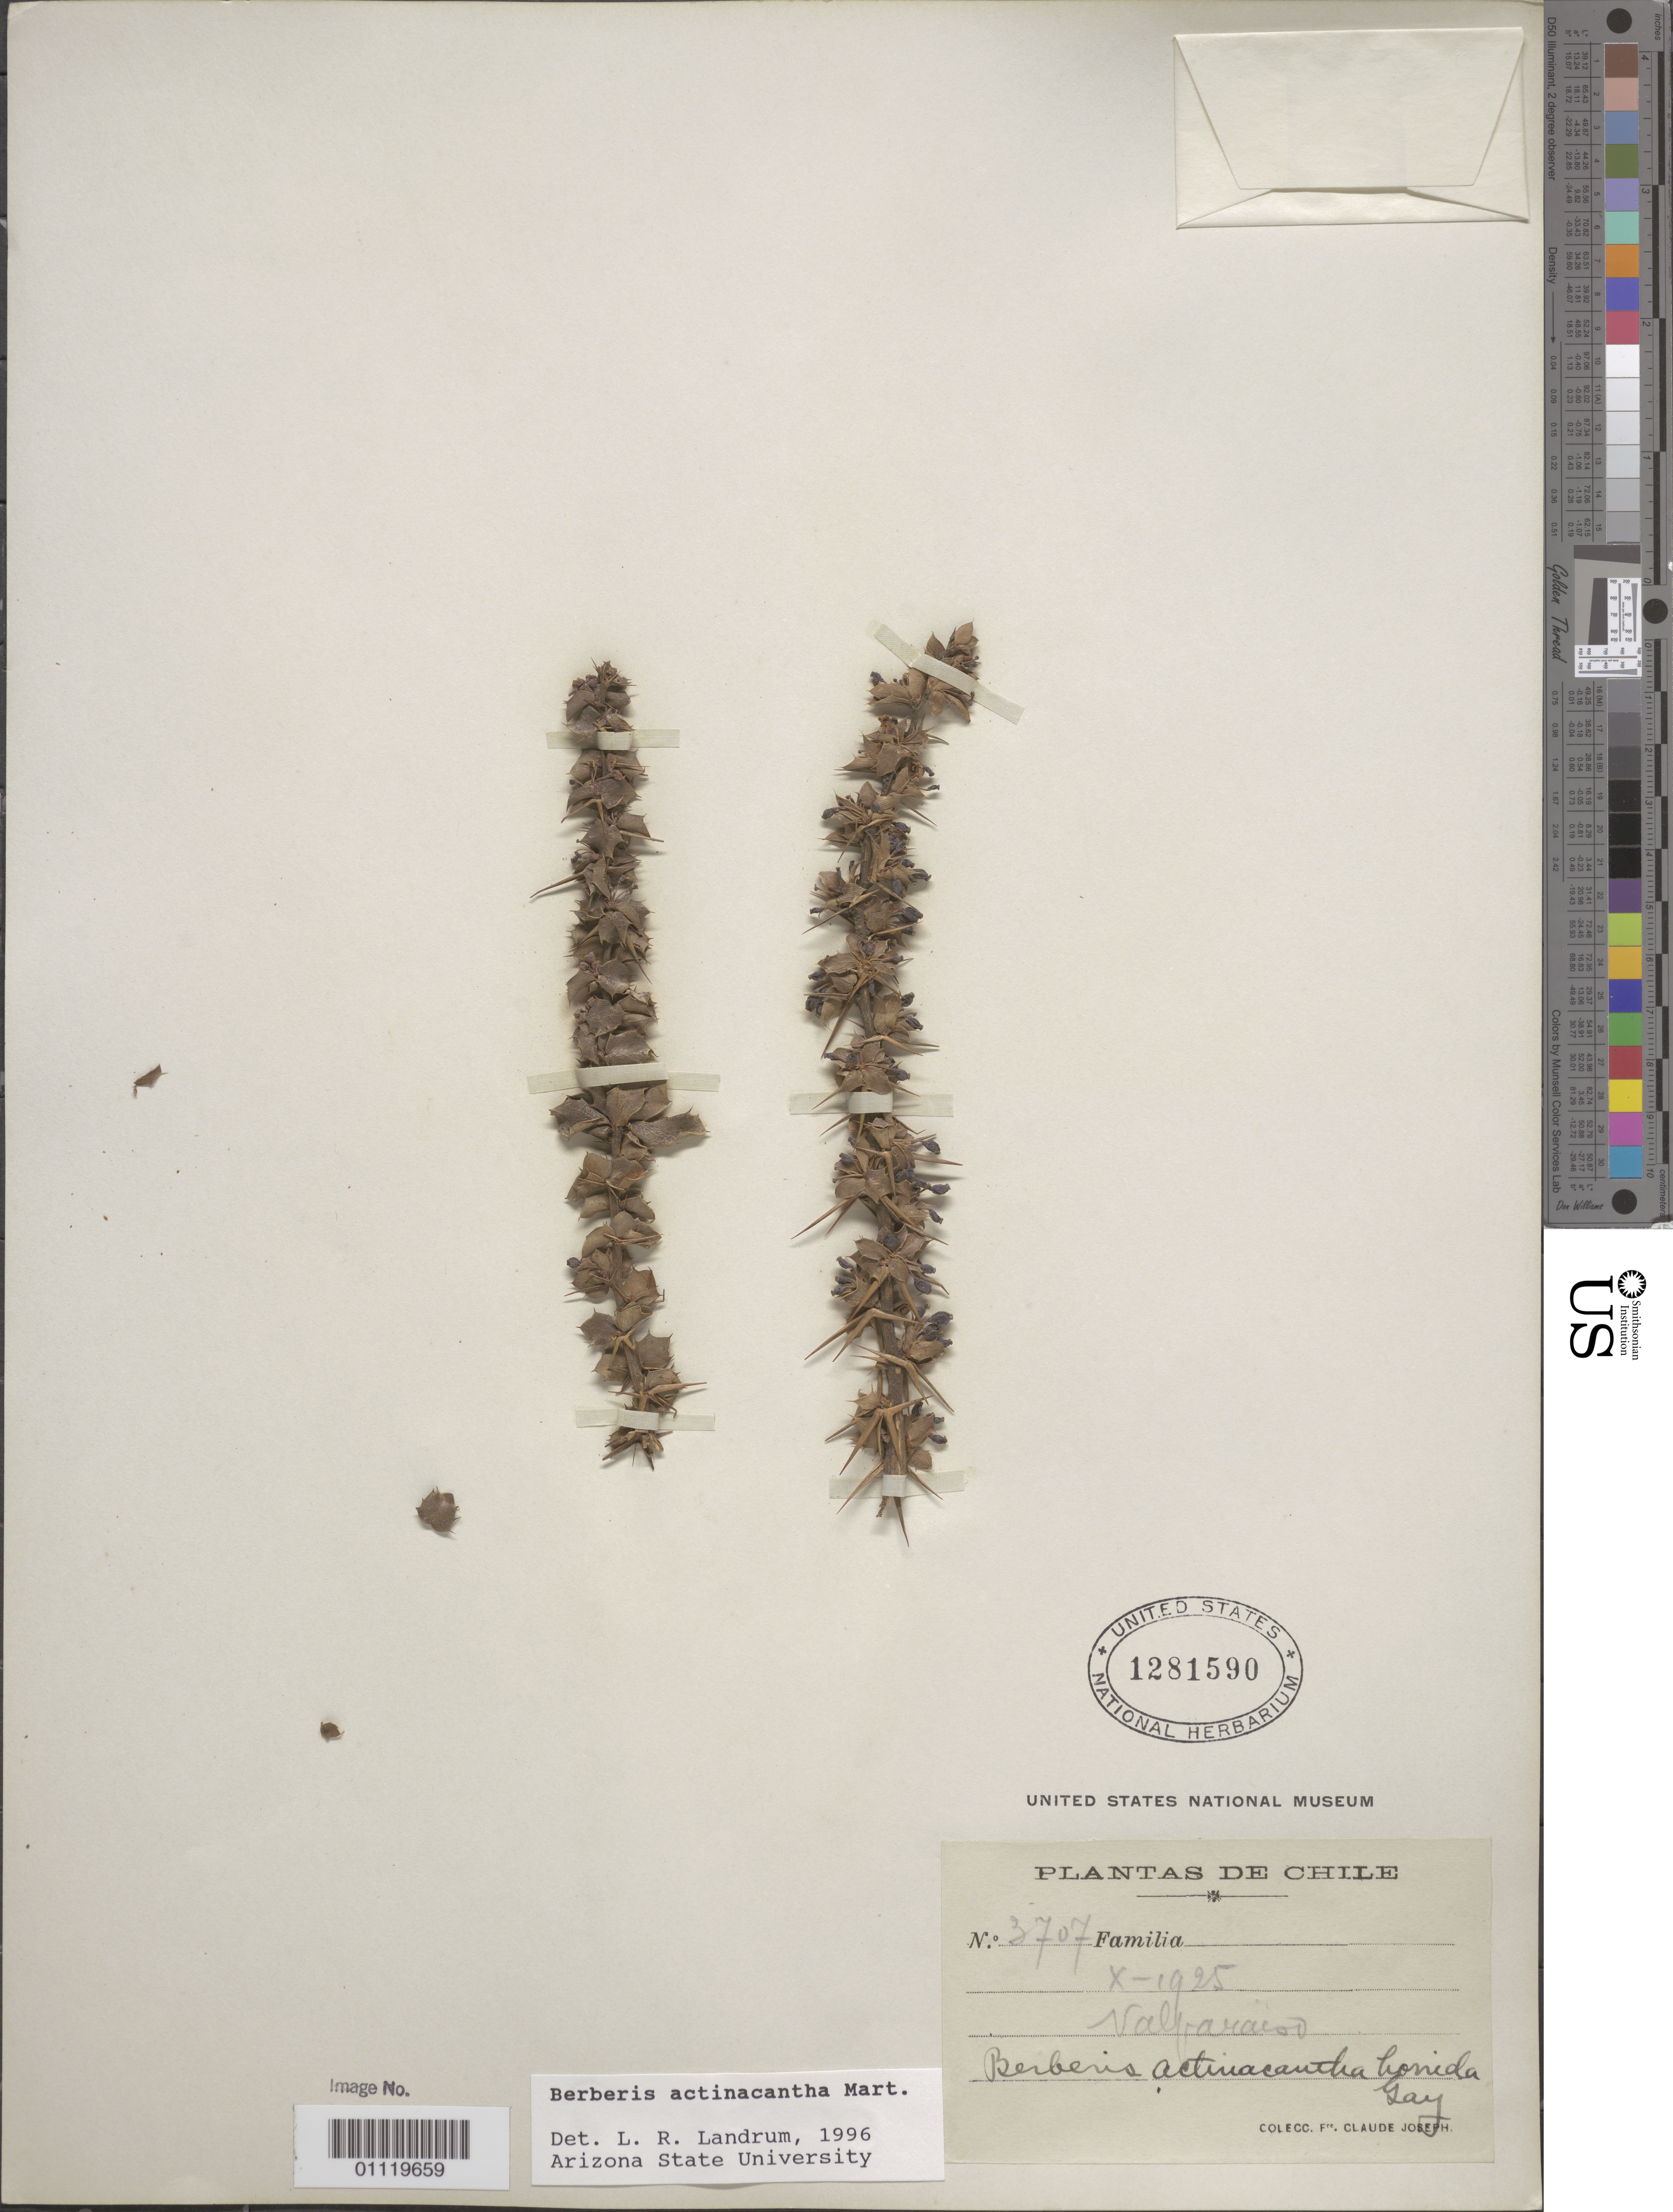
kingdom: Plantae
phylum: Tracheophyta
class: Magnoliopsida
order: Ranunculales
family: Berberidaceae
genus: Berberis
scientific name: Berberis actinacantha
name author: Mart. ex Schult. & Schult. f.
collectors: Bro. Claude-Joseph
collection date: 1995-10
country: Chile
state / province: Valparaíso (V)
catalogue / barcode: US 1281590